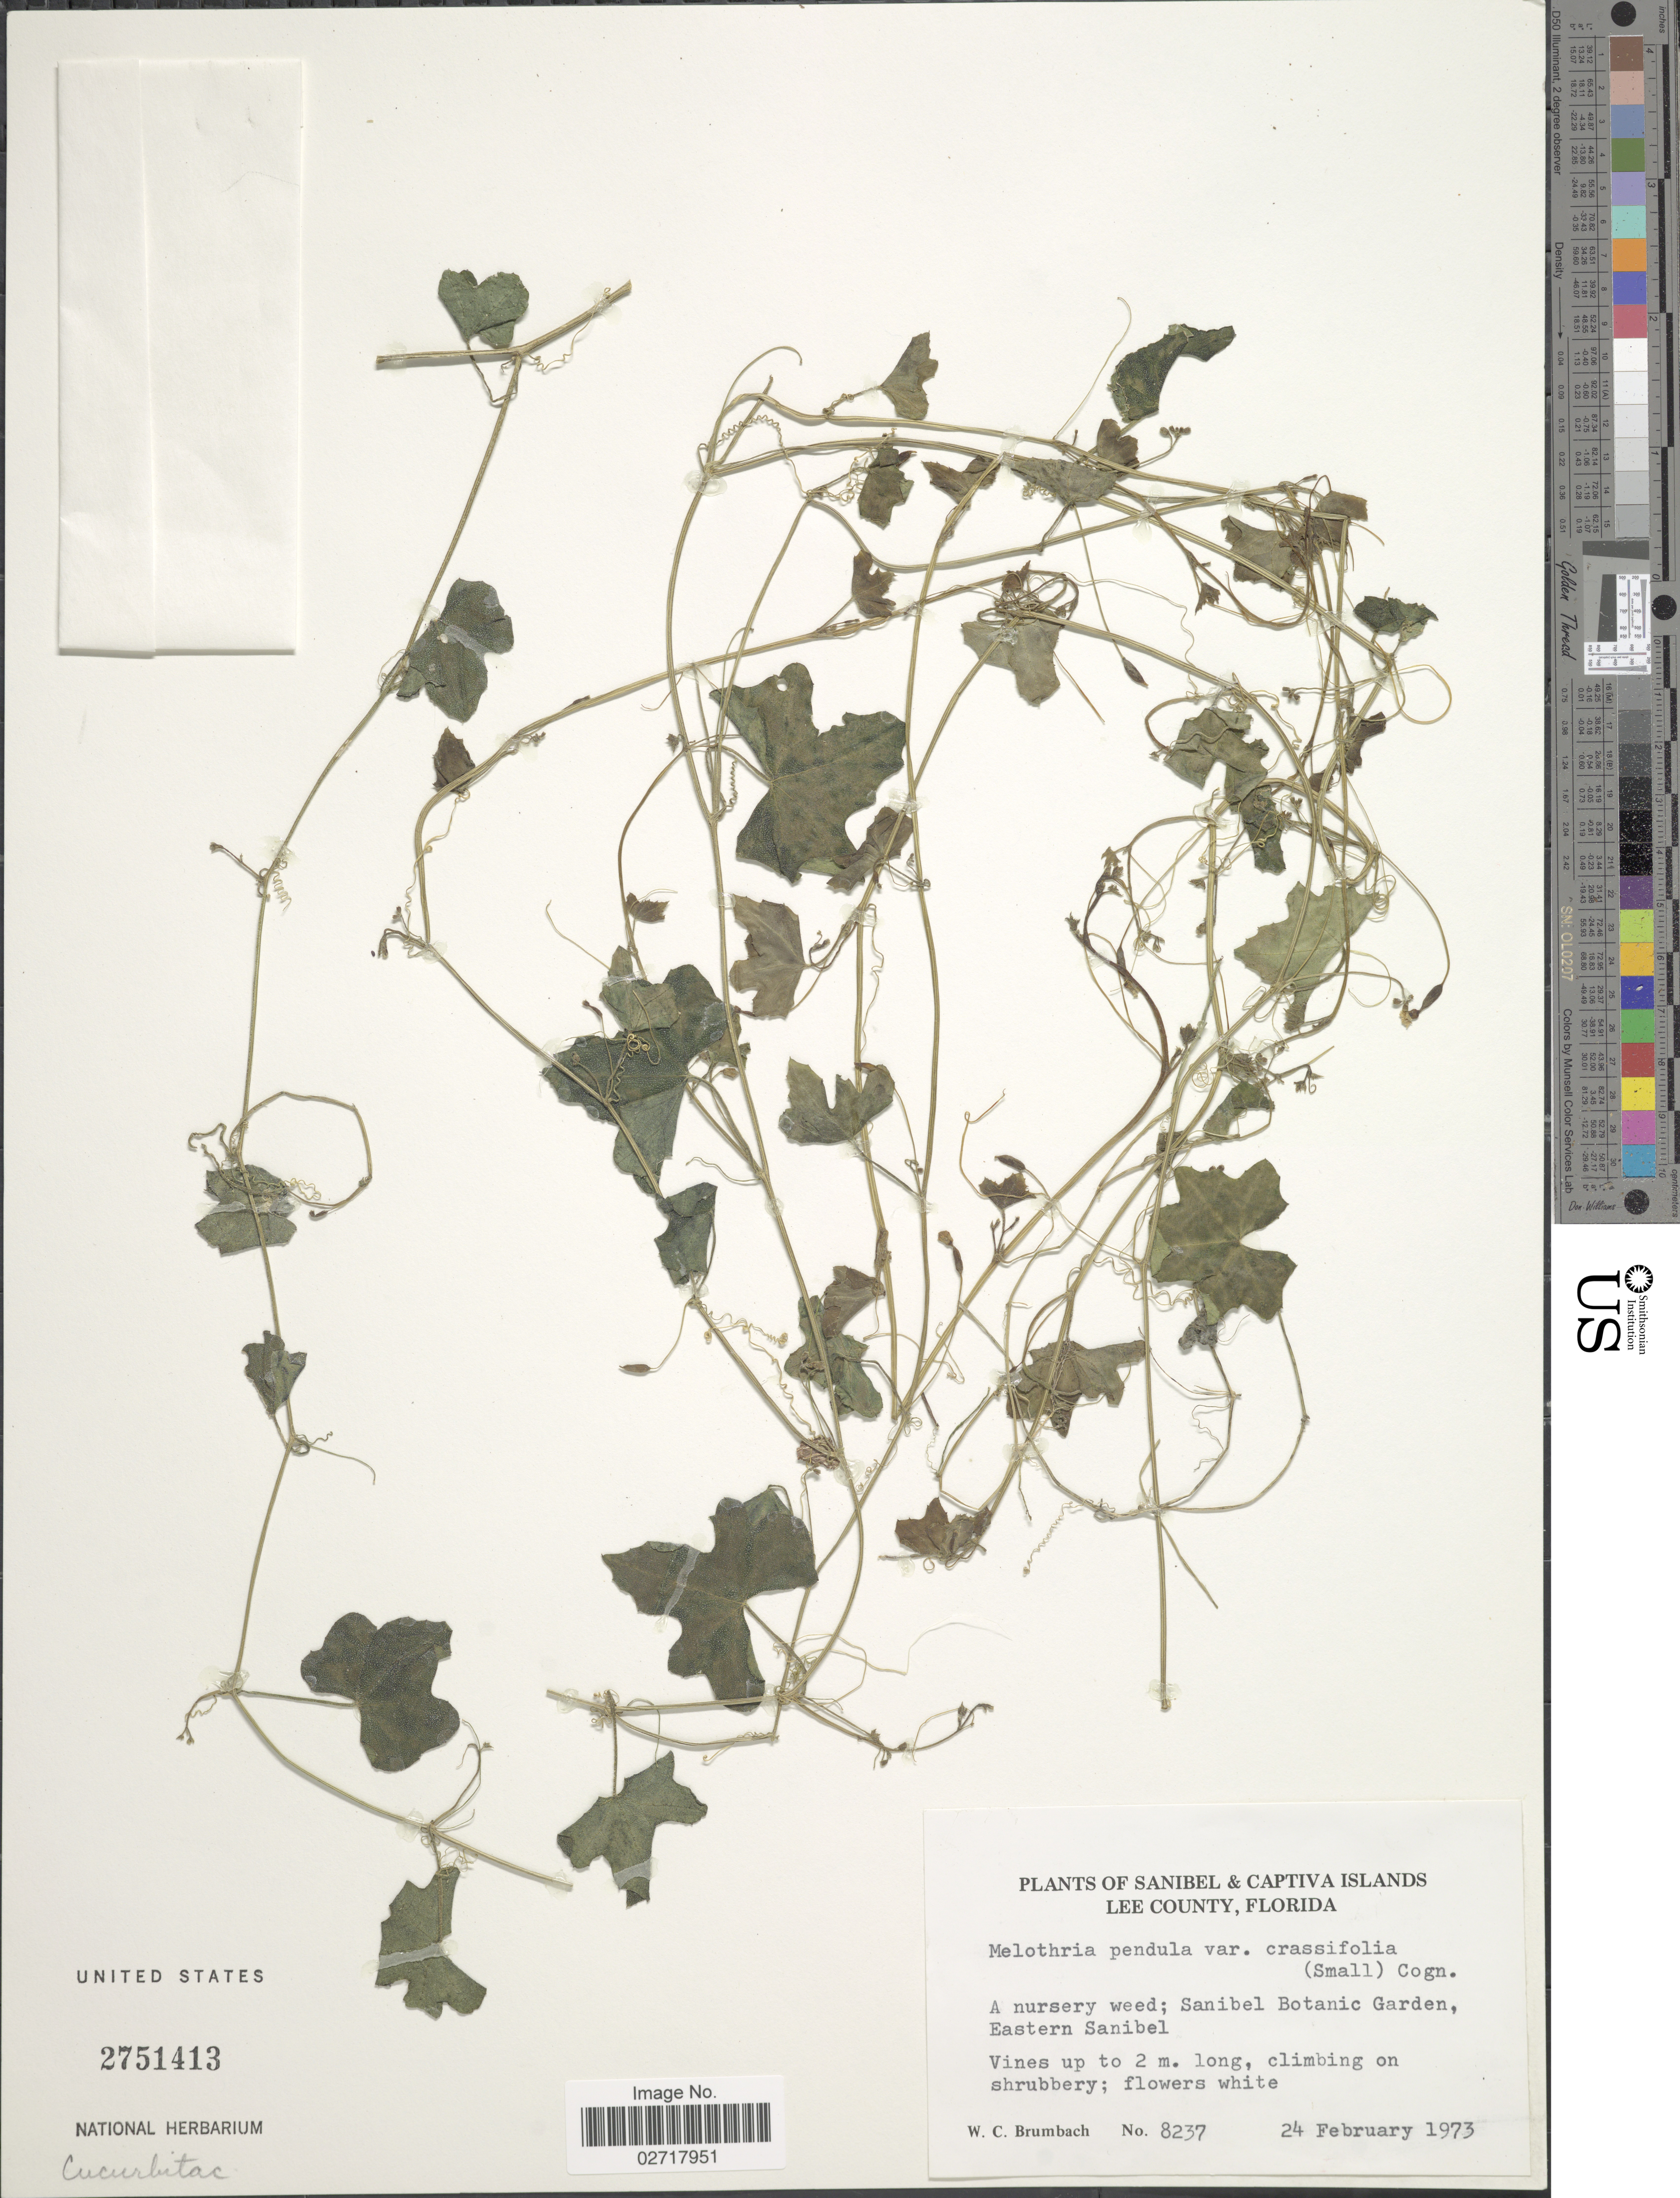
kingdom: Plantae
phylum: Tracheophyta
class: Magnoliopsida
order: Cucurbitales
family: Cucurbitaceae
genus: Melothria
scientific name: Melothria pendula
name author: L.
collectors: W. C. Brumbach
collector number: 8237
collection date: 1973-02-24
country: United States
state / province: Florida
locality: Sanibel & Captiva Islands, Lee County. Sanibal Botanic Garden, Eastern Sanibel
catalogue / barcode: US 2751413